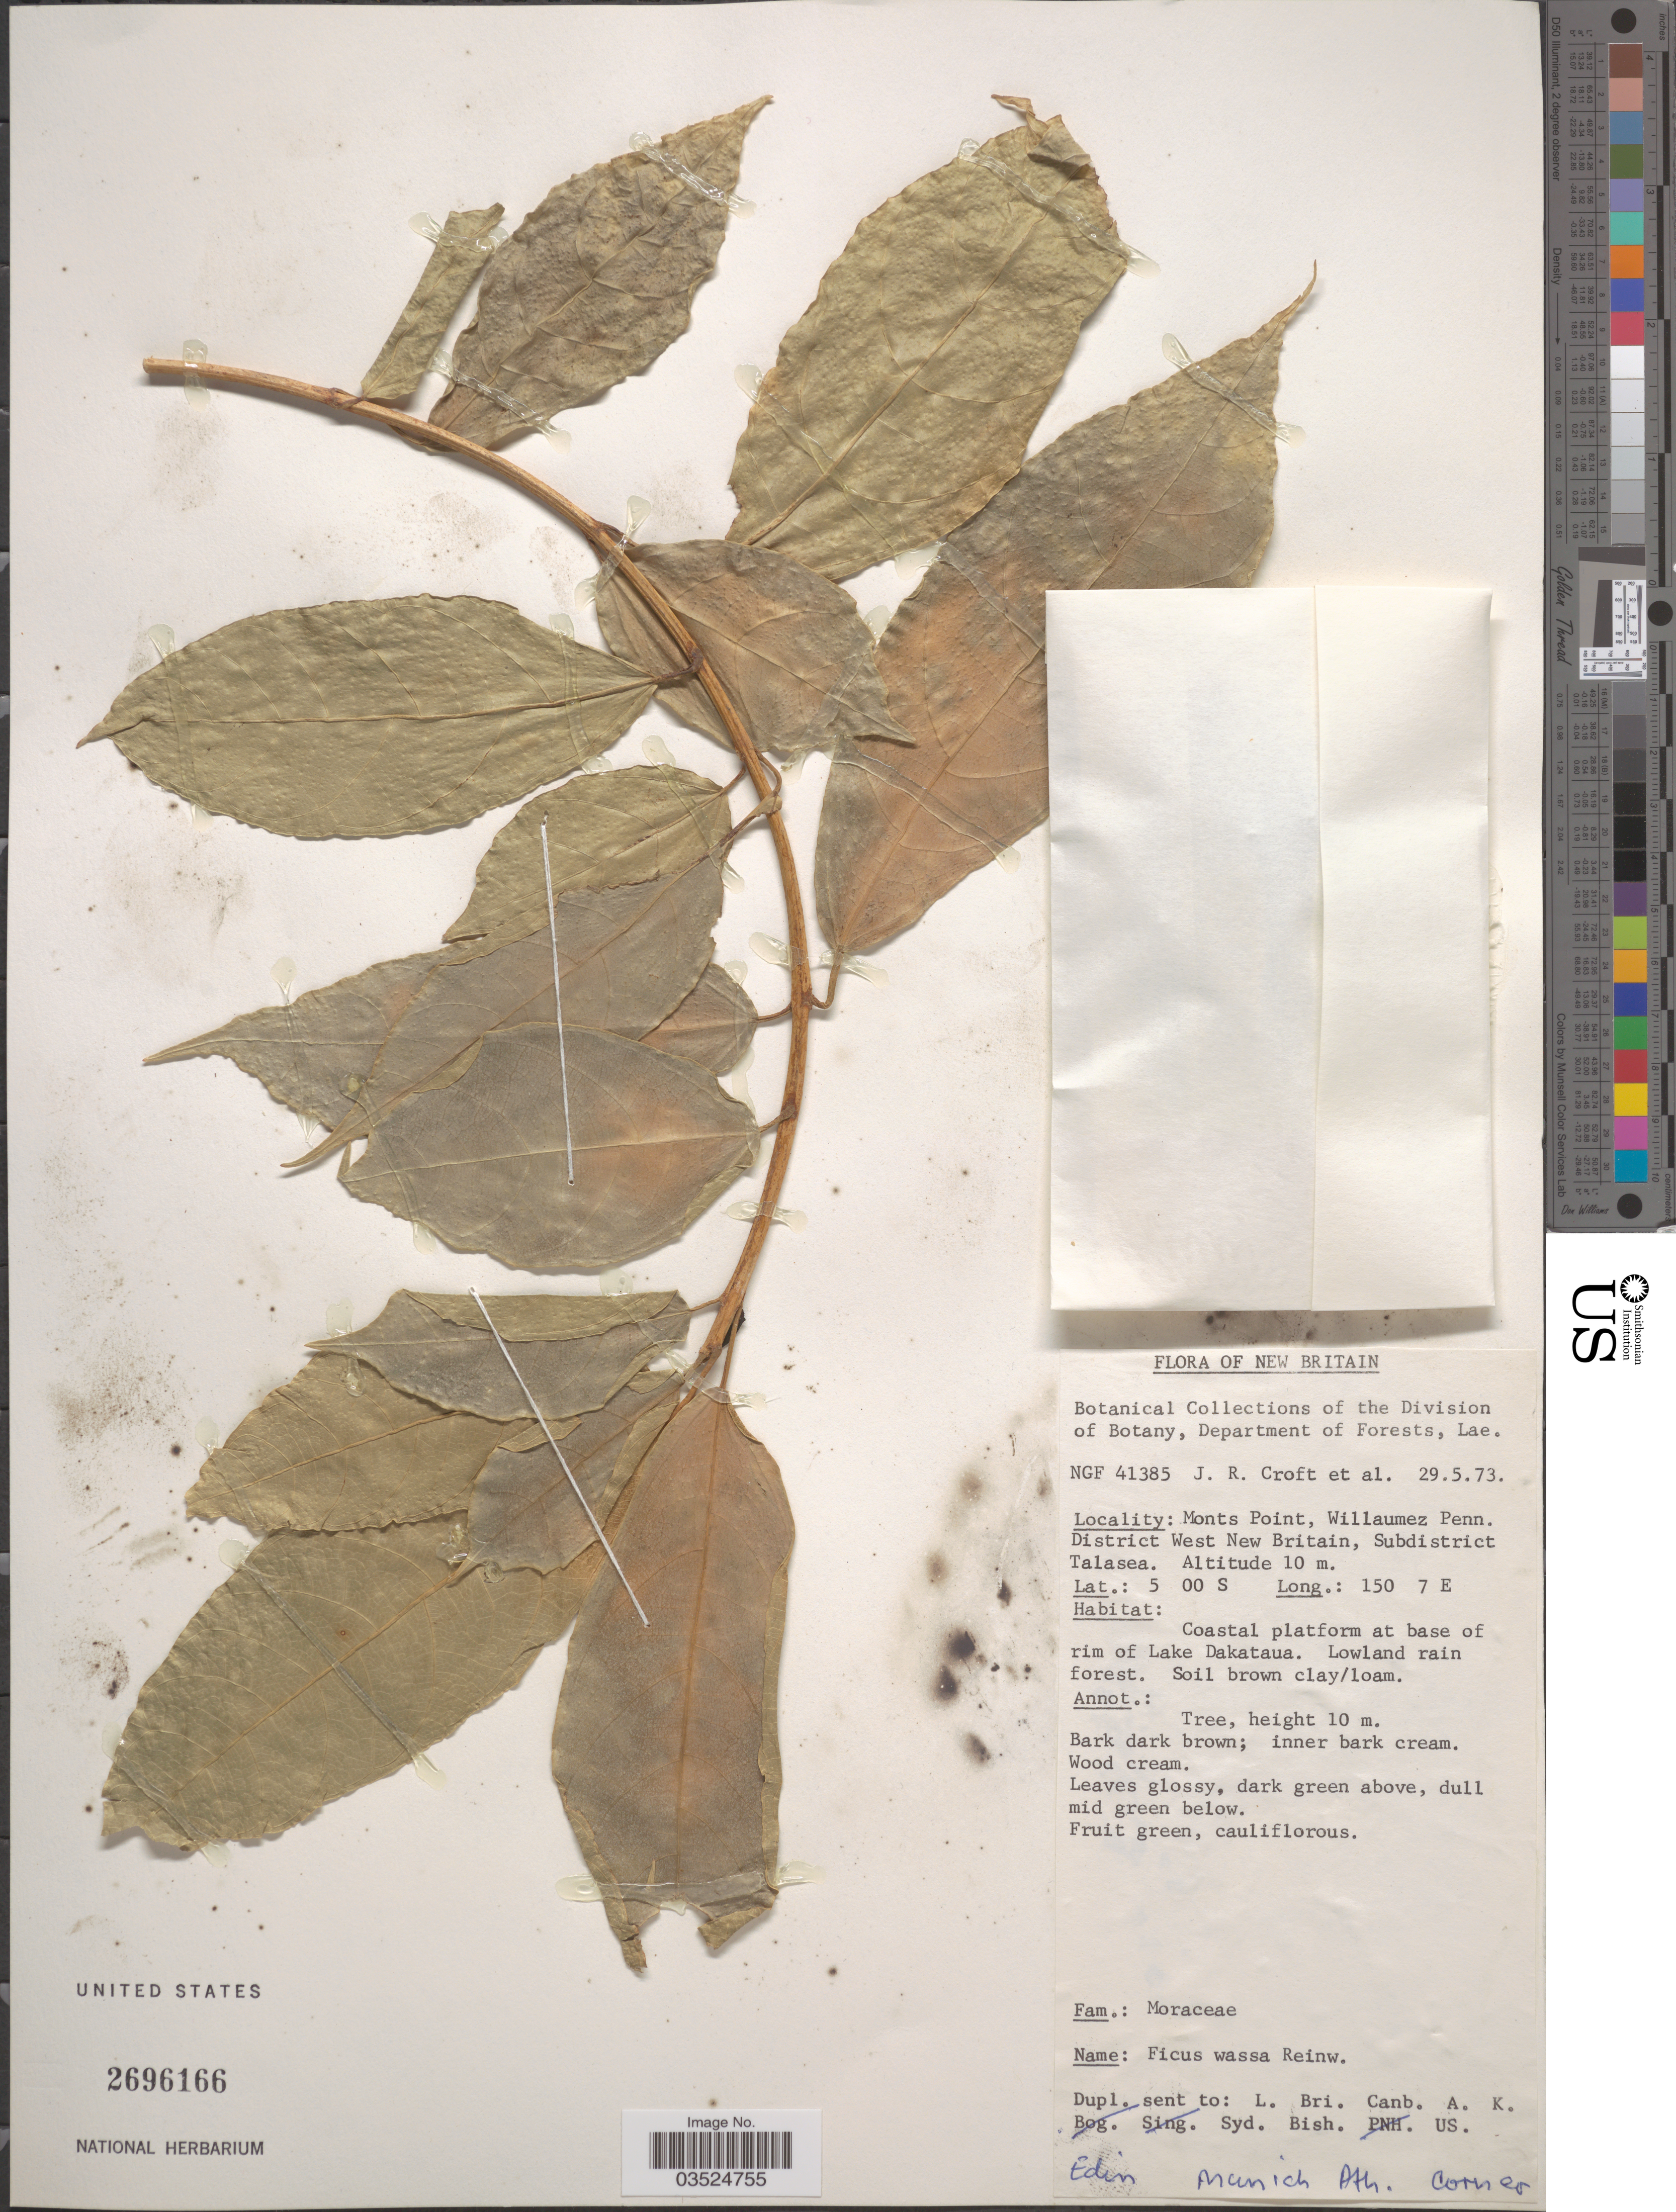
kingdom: Plantae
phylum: Tracheophyta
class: Magnoliopsida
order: Rosales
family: Moraceae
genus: Ficus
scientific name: Ficus wassa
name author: Roxb.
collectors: J. R. Croft & et al.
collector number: NGF 41385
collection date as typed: Transcribed d/m/y: 29/5/73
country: Papua New Guinea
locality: New Britain. Monts Point, Willaumez Penn. District West New Britain, Subdistrict Talasea.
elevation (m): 10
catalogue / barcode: US 2696166